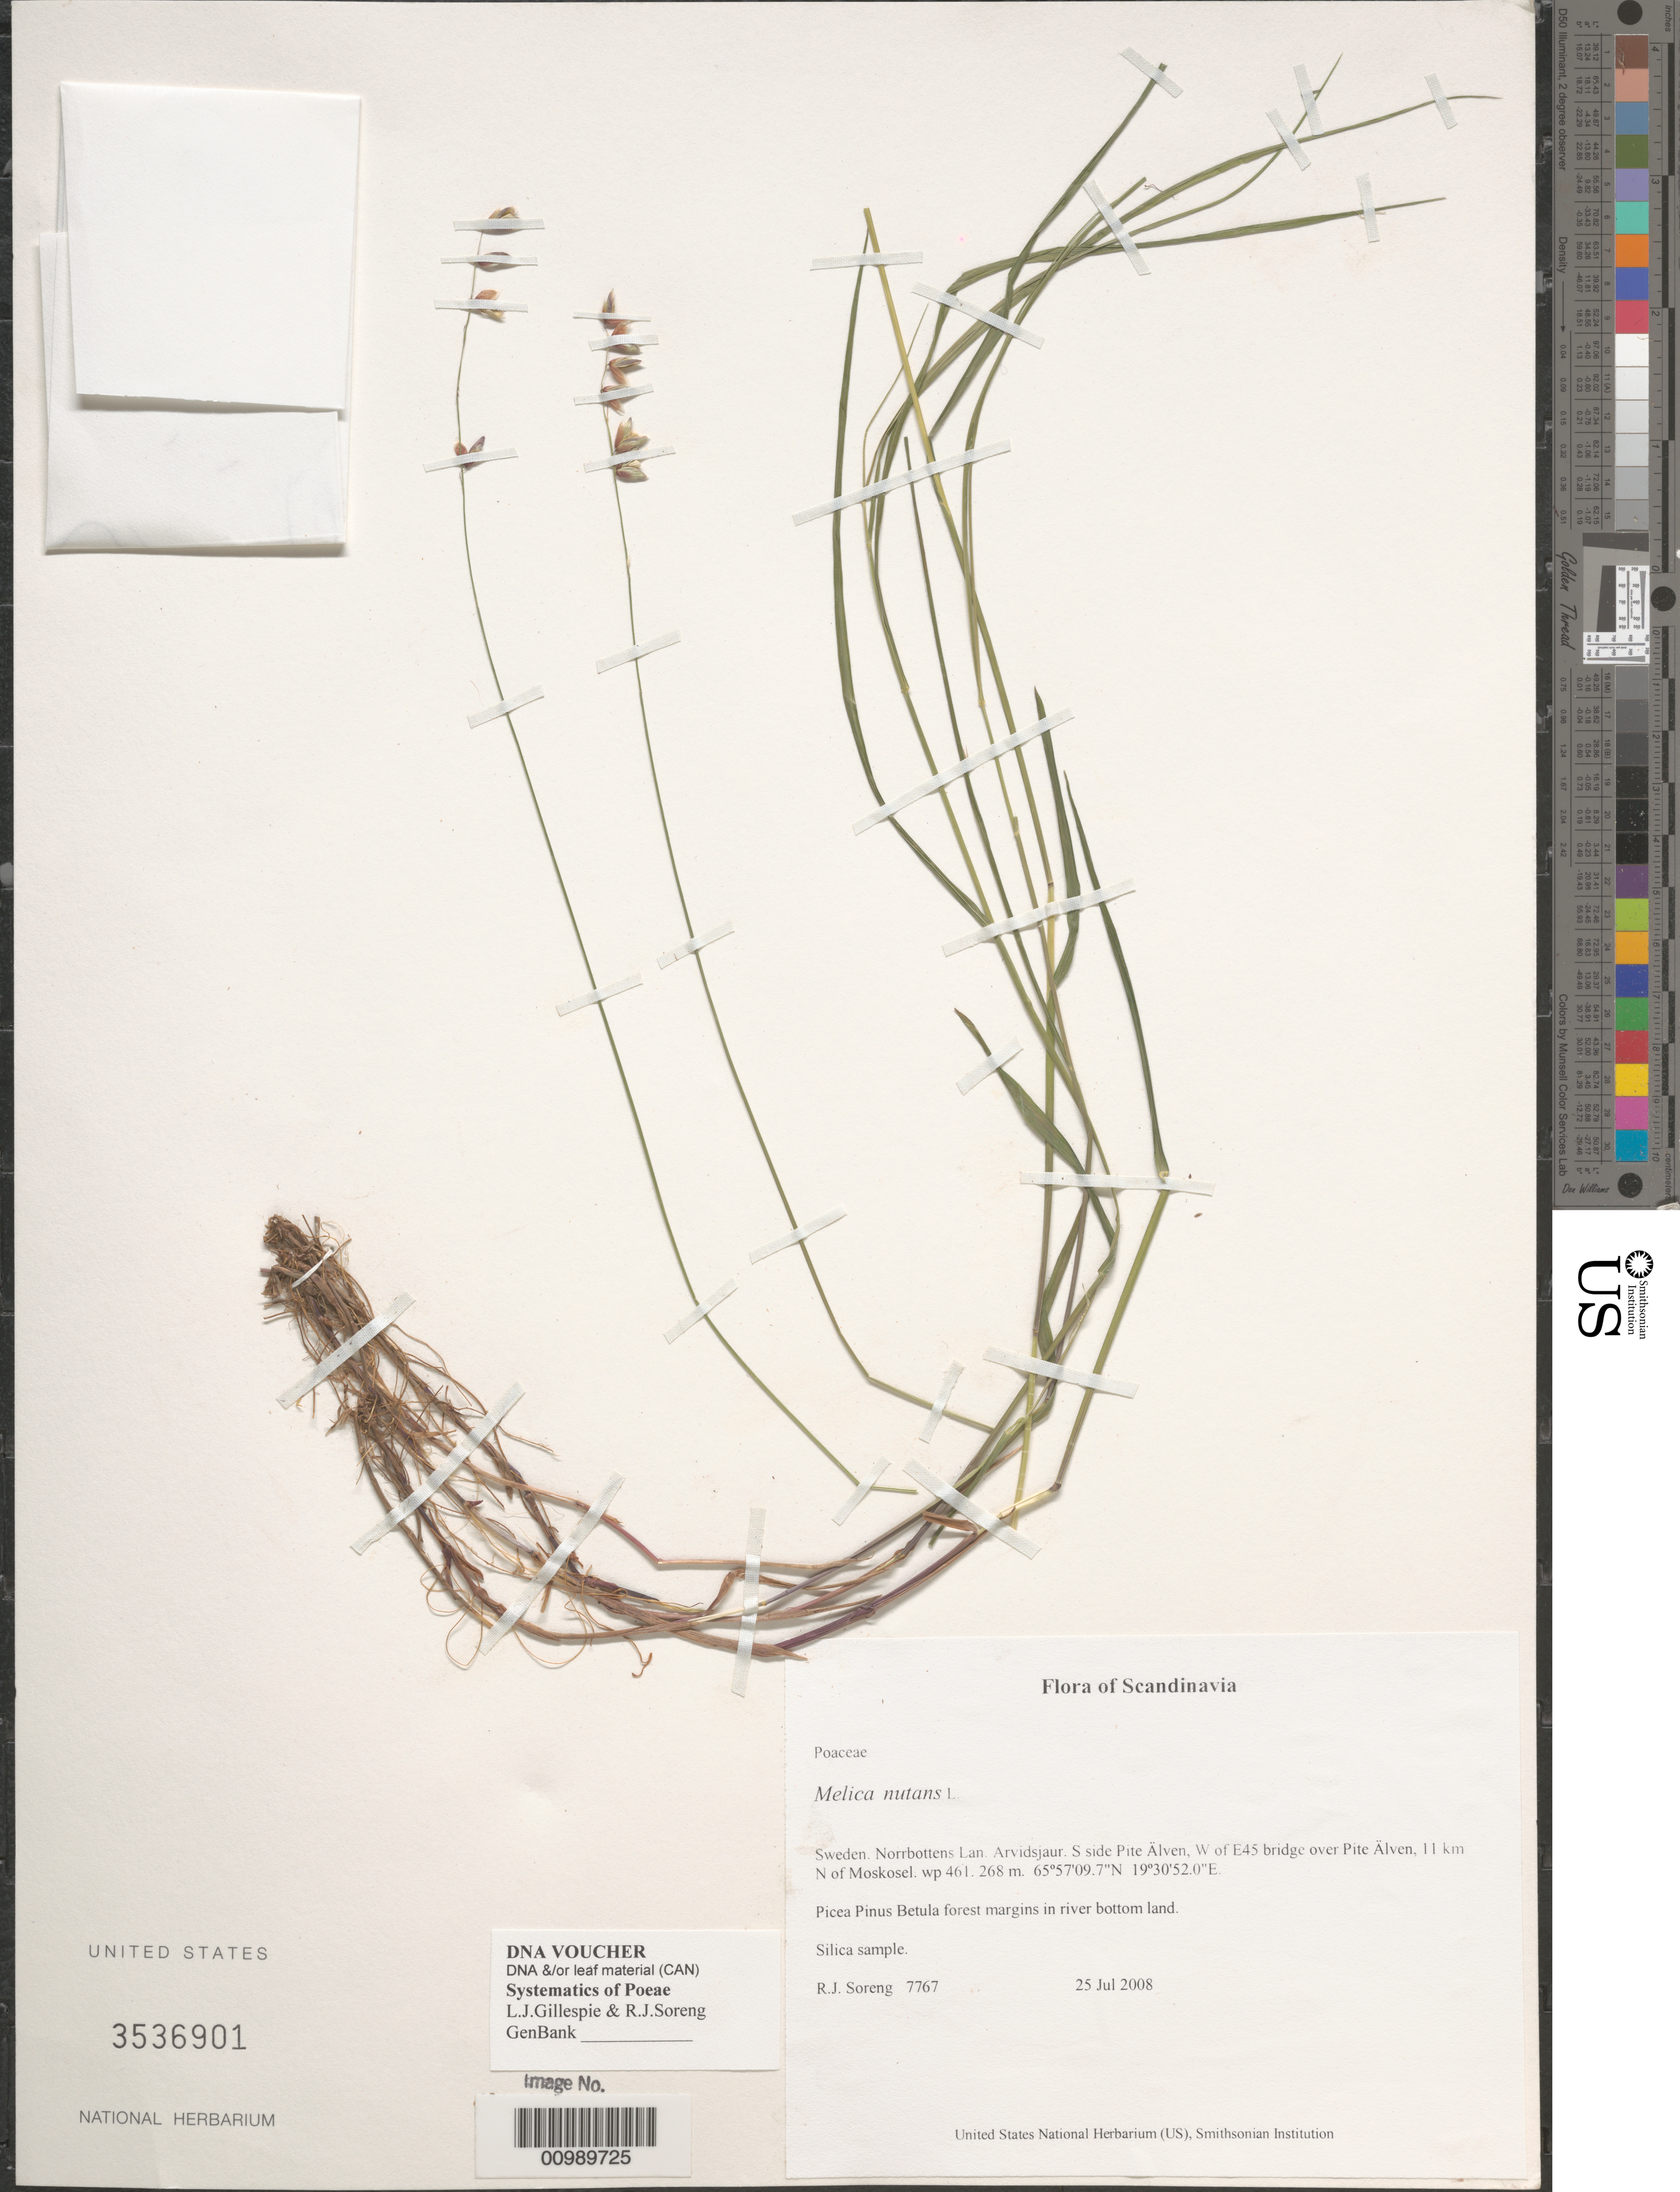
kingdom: Plantae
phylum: Tracheophyta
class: Liliopsida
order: Poales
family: Poaceae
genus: Melica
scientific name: Melica nutans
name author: L.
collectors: R. J. Soreng & N. L. Soreng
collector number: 7767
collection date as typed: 25 Jul 2008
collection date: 2008-07-25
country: Sweden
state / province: Norrbotten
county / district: Arvidsjaur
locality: S side Pite Älven, W of E45 bridge over Pite Älven, 11 km N of Moskosel.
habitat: Picea Pinus Betula forest margins in river bottom land.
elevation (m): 268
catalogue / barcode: US 3536901